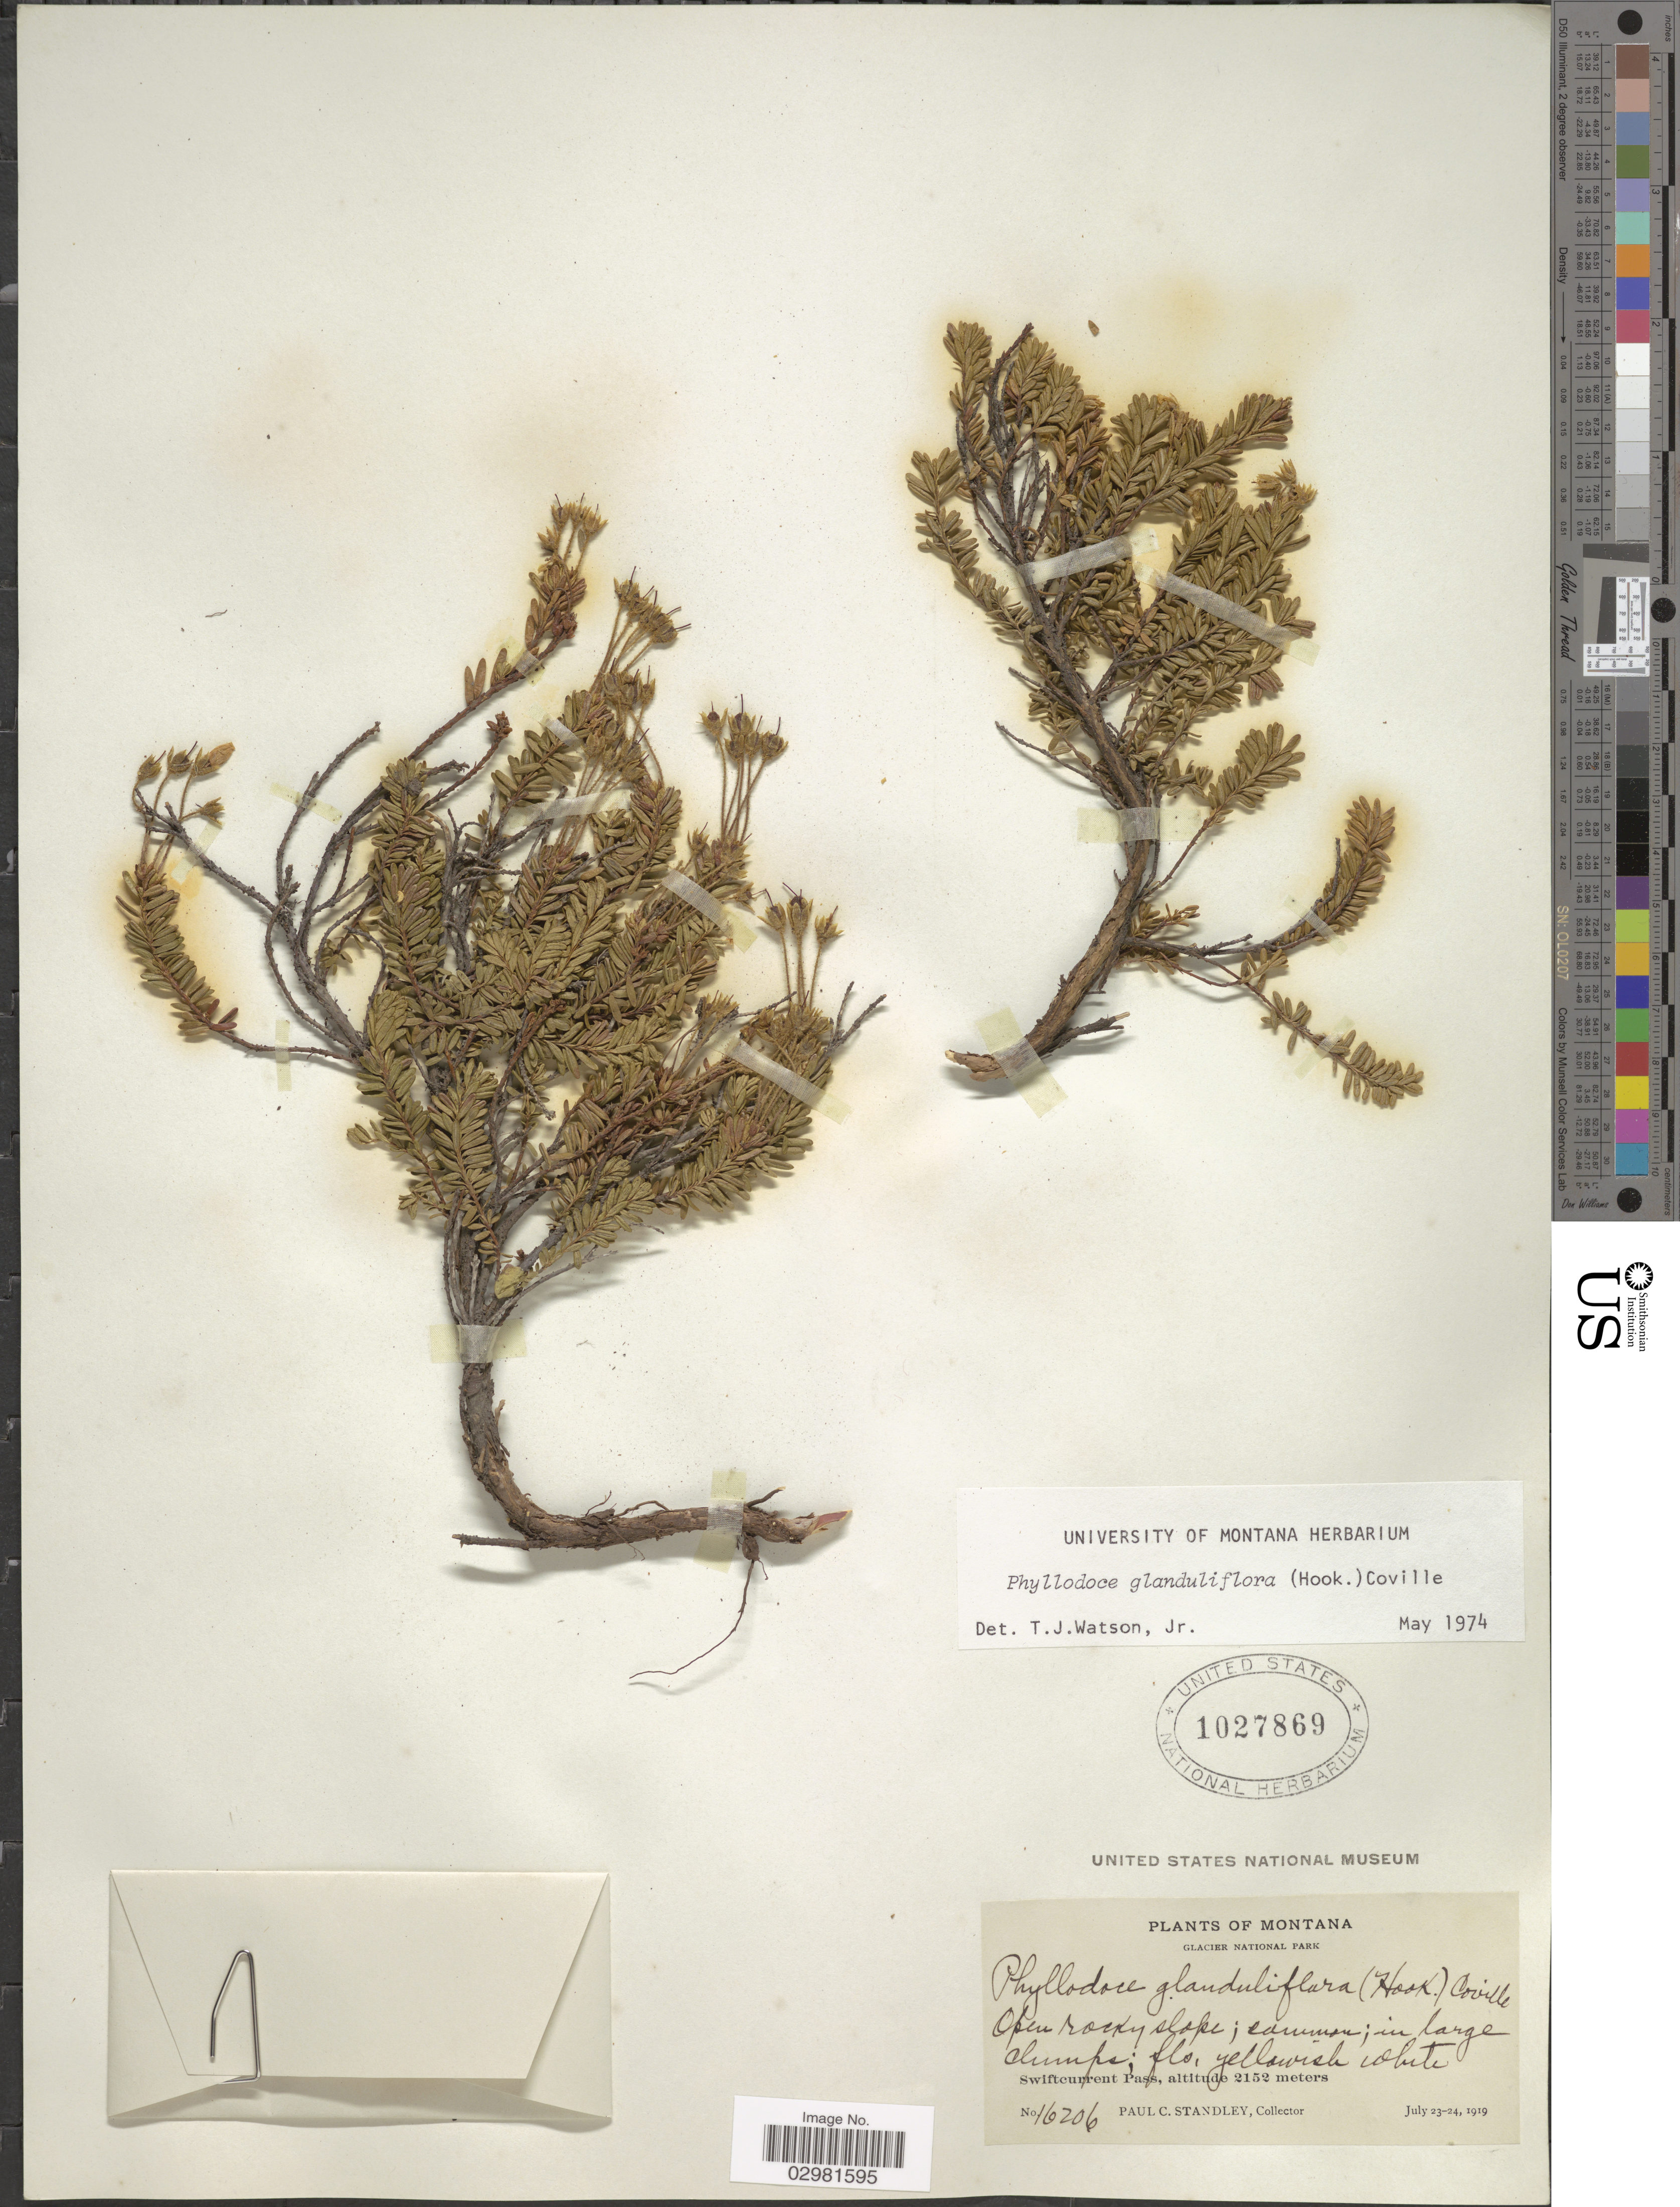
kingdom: Plantae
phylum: Tracheophyta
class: Magnoliopsida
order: Ericales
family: Ericaceae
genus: Phyllodoce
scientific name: Phyllodoce glanduliflora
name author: (Hook.) Coville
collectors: P. C. Standley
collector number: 16206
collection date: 1919-07-23/1919-07-24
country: United States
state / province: Montana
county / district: Glacier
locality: Glacier National Park, Swiftcurrent Pass.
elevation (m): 2152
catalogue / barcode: US 1027869